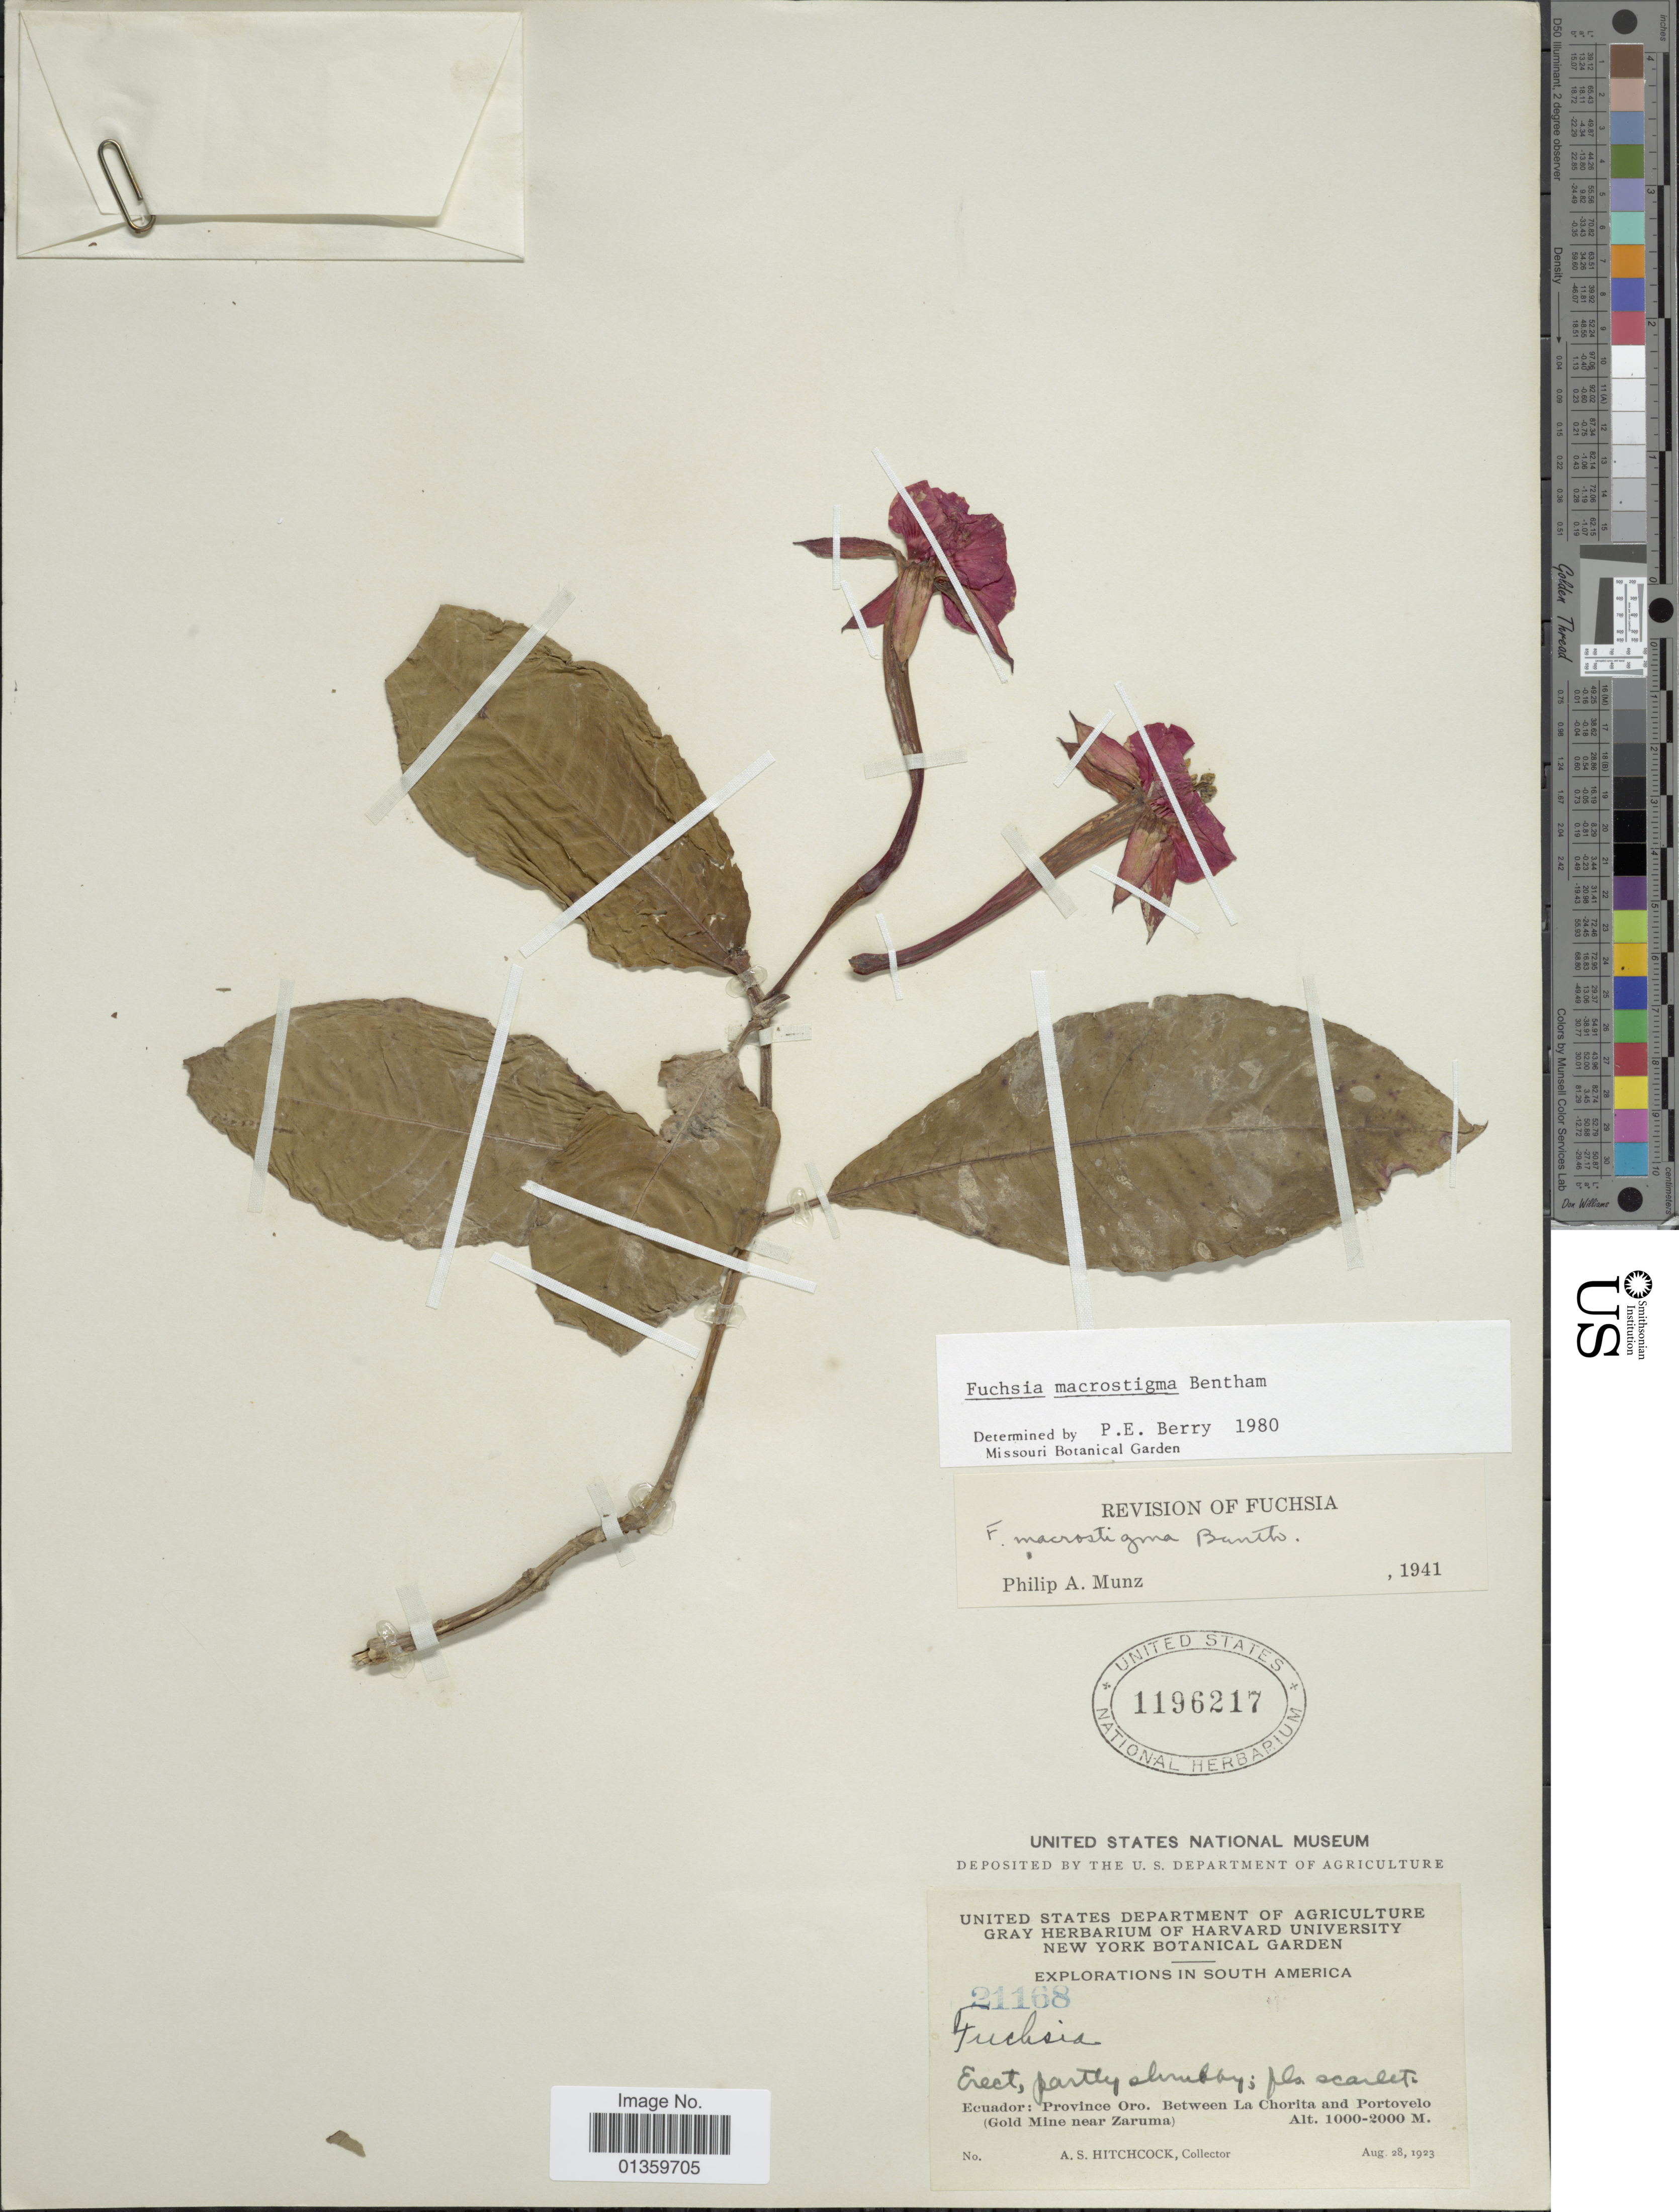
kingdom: Plantae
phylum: Tracheophyta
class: Magnoliopsida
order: Myrtales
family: Onagraceae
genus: Fuchsia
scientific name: Fuchsia macrostigma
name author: Benth.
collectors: A. S. Hitchcock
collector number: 21168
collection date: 1923-08-28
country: Ecuador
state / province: El Oro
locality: Between La Chorita and Portovelo (Gold Mine near Zaruma)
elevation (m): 1000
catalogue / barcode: US 1196217